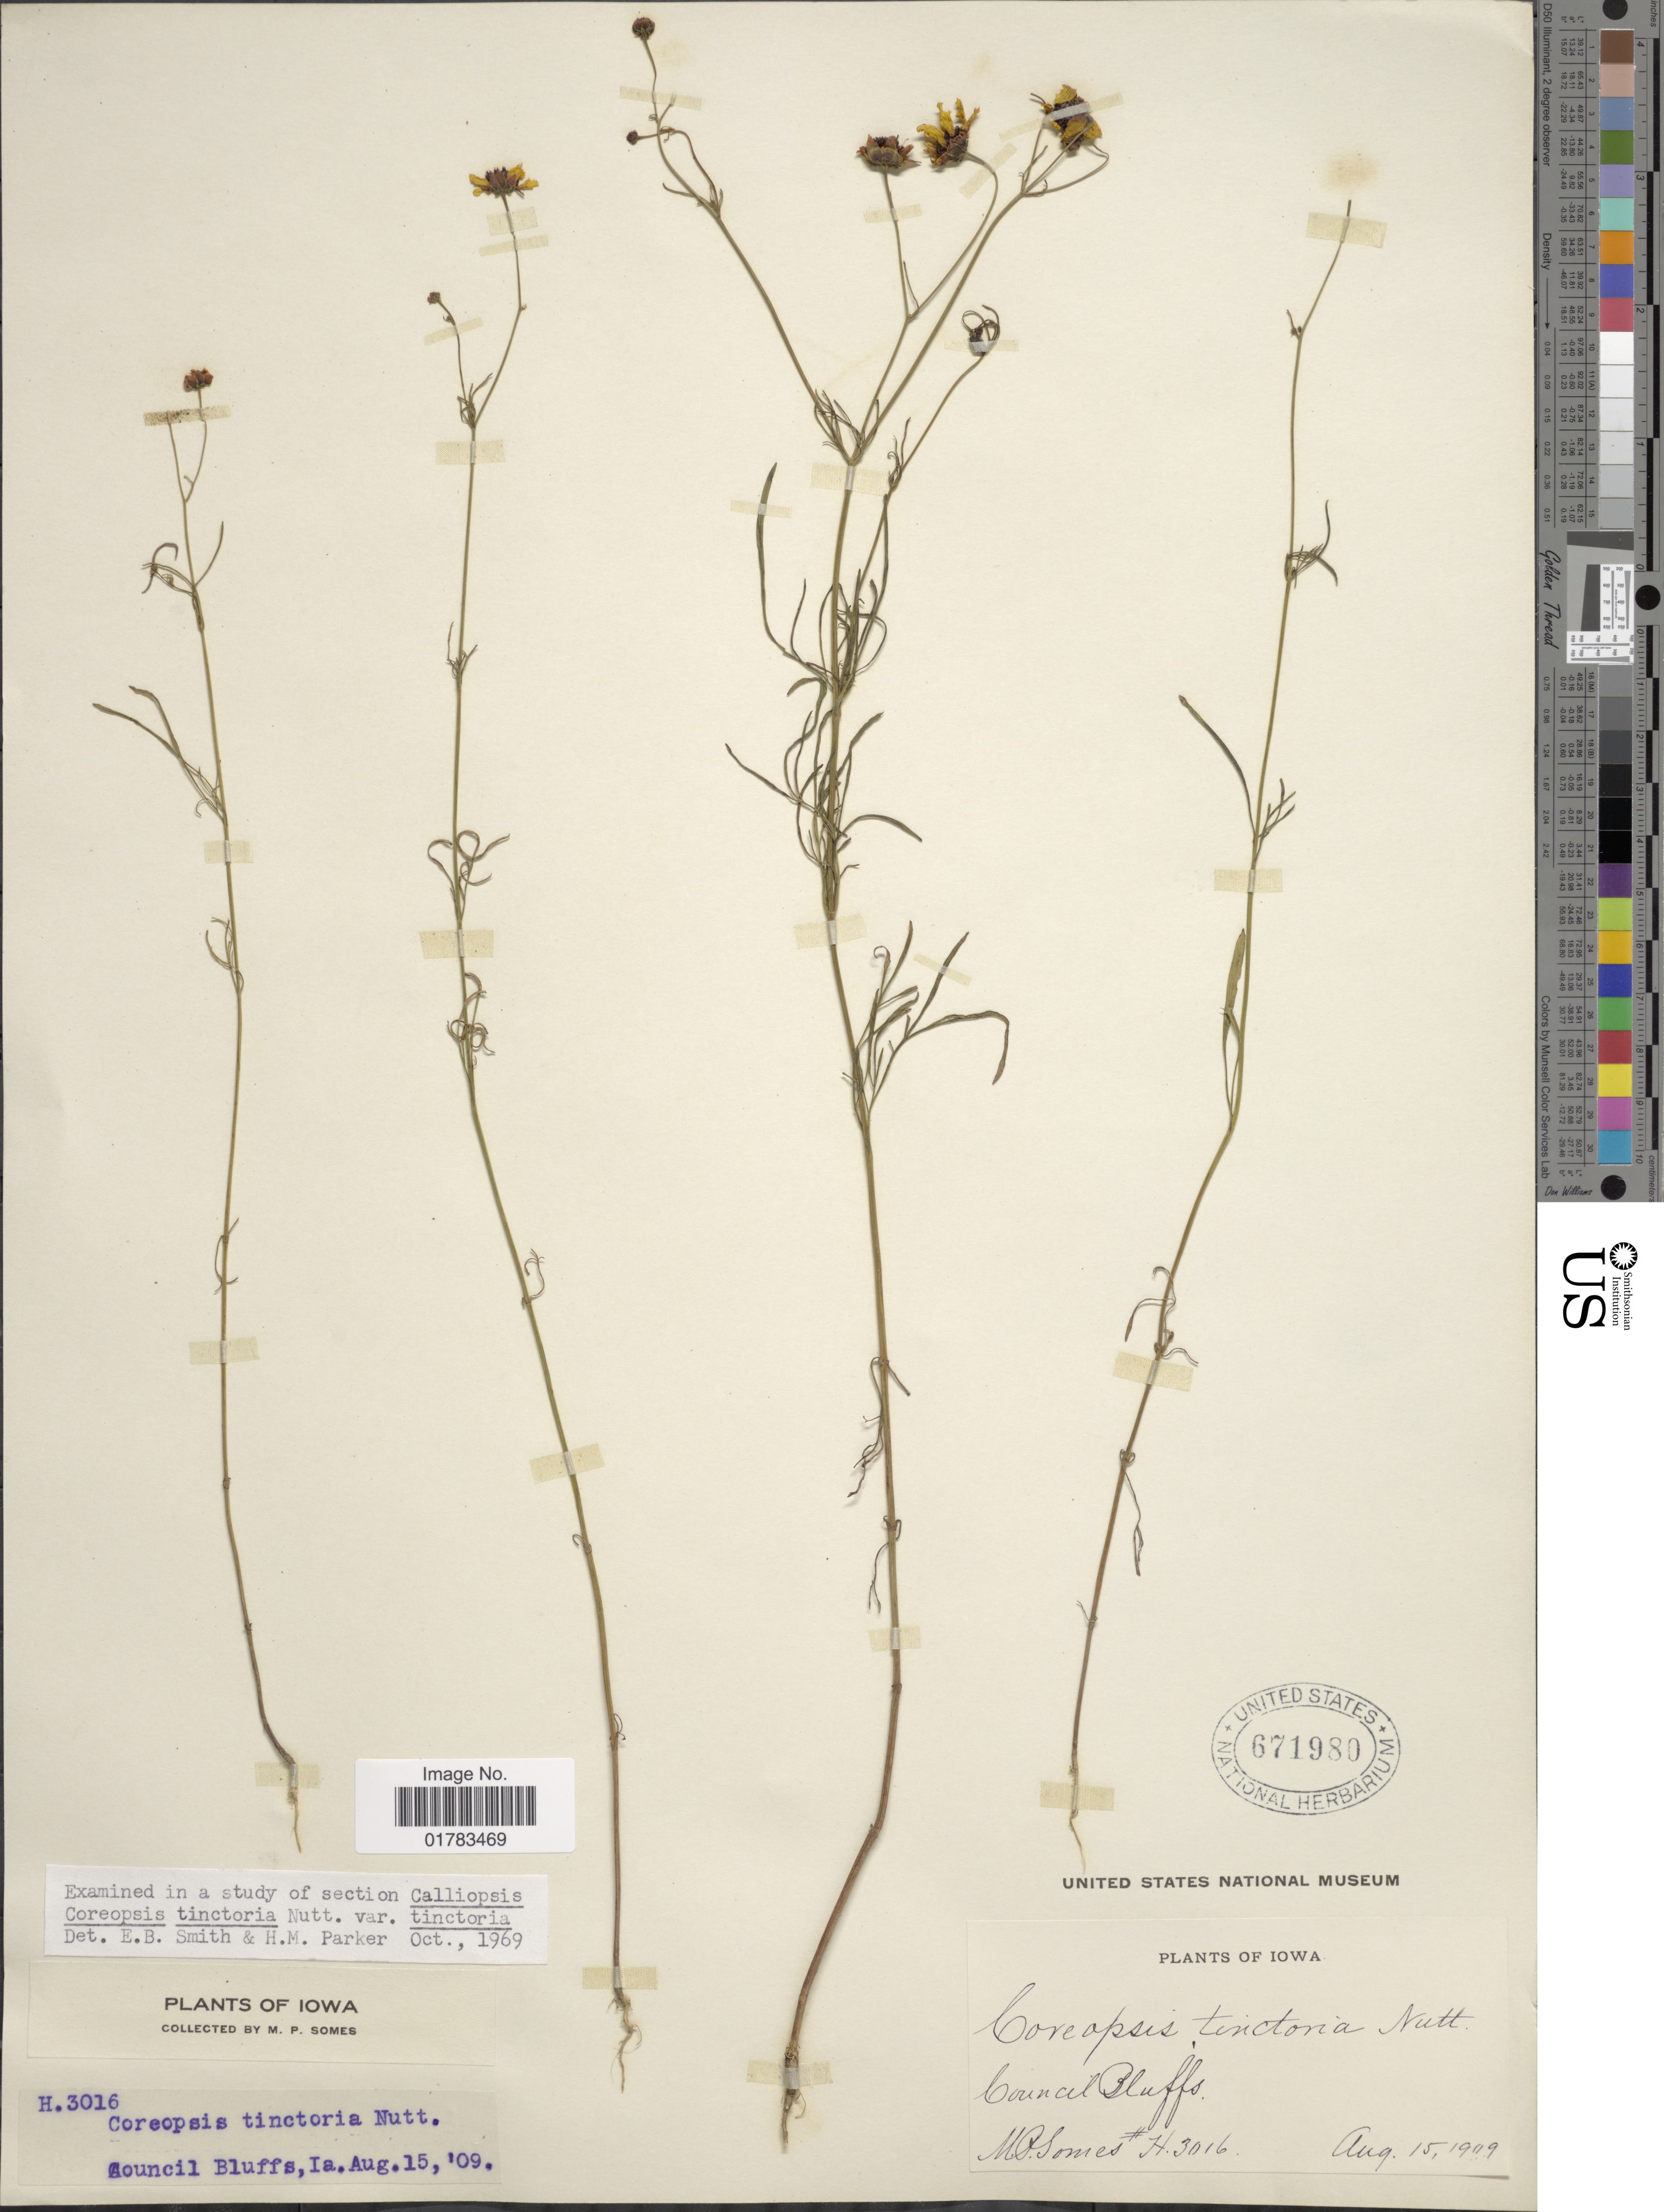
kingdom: Plantae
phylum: Tracheophyta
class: Magnoliopsida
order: Asterales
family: Asteraceae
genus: Coreopsis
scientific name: Coreopsis tinctoria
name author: Nutt.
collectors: M. Somes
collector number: H3016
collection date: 1909-08-15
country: United States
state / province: Iowa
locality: Council Bluffs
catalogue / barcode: US 671980